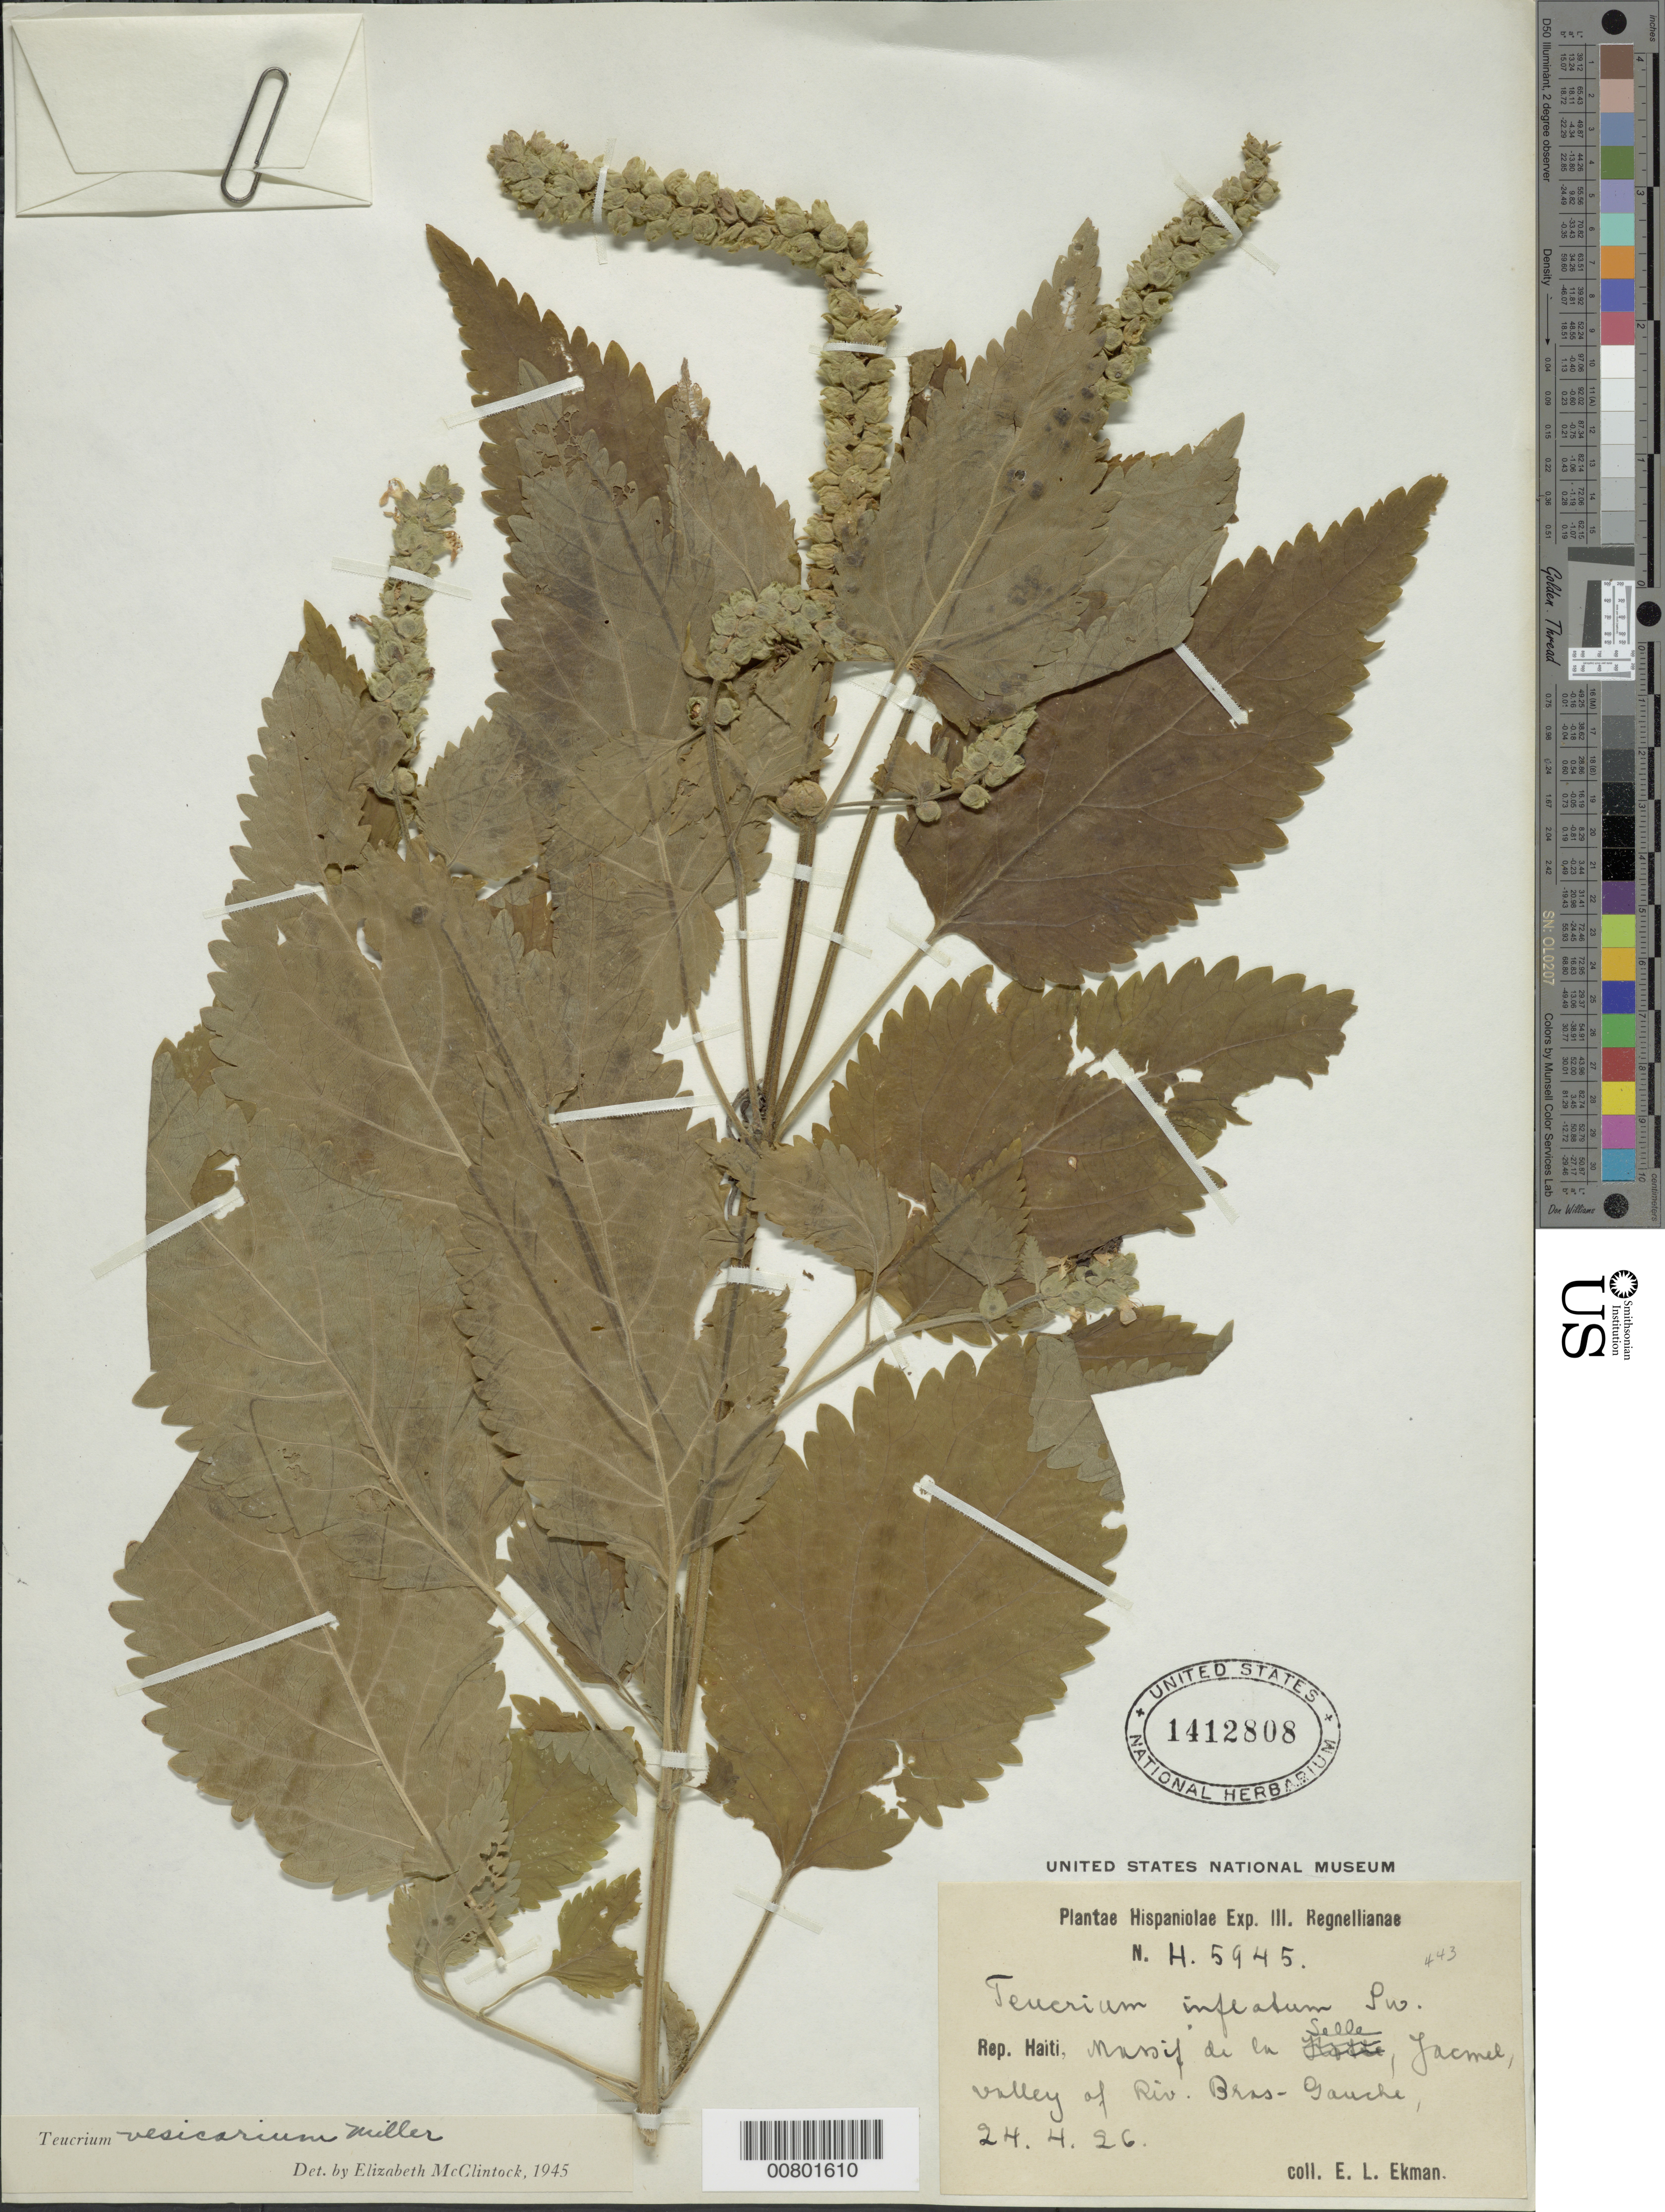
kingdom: Plantae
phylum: Tracheophyta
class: Magnoliopsida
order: Lamiales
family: Lamiaceae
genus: Teucrium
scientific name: Teucrium vesicarium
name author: Mill.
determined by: McClintock, E.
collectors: E. L. Ekman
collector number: H 5945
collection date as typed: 24 Apr 1926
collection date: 1926-04-24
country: Haiti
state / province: Sud-Est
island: Hispaniola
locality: Massif de la Selle, Jacmel, valley of Riv. Bros-Gauche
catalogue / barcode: US 1412808